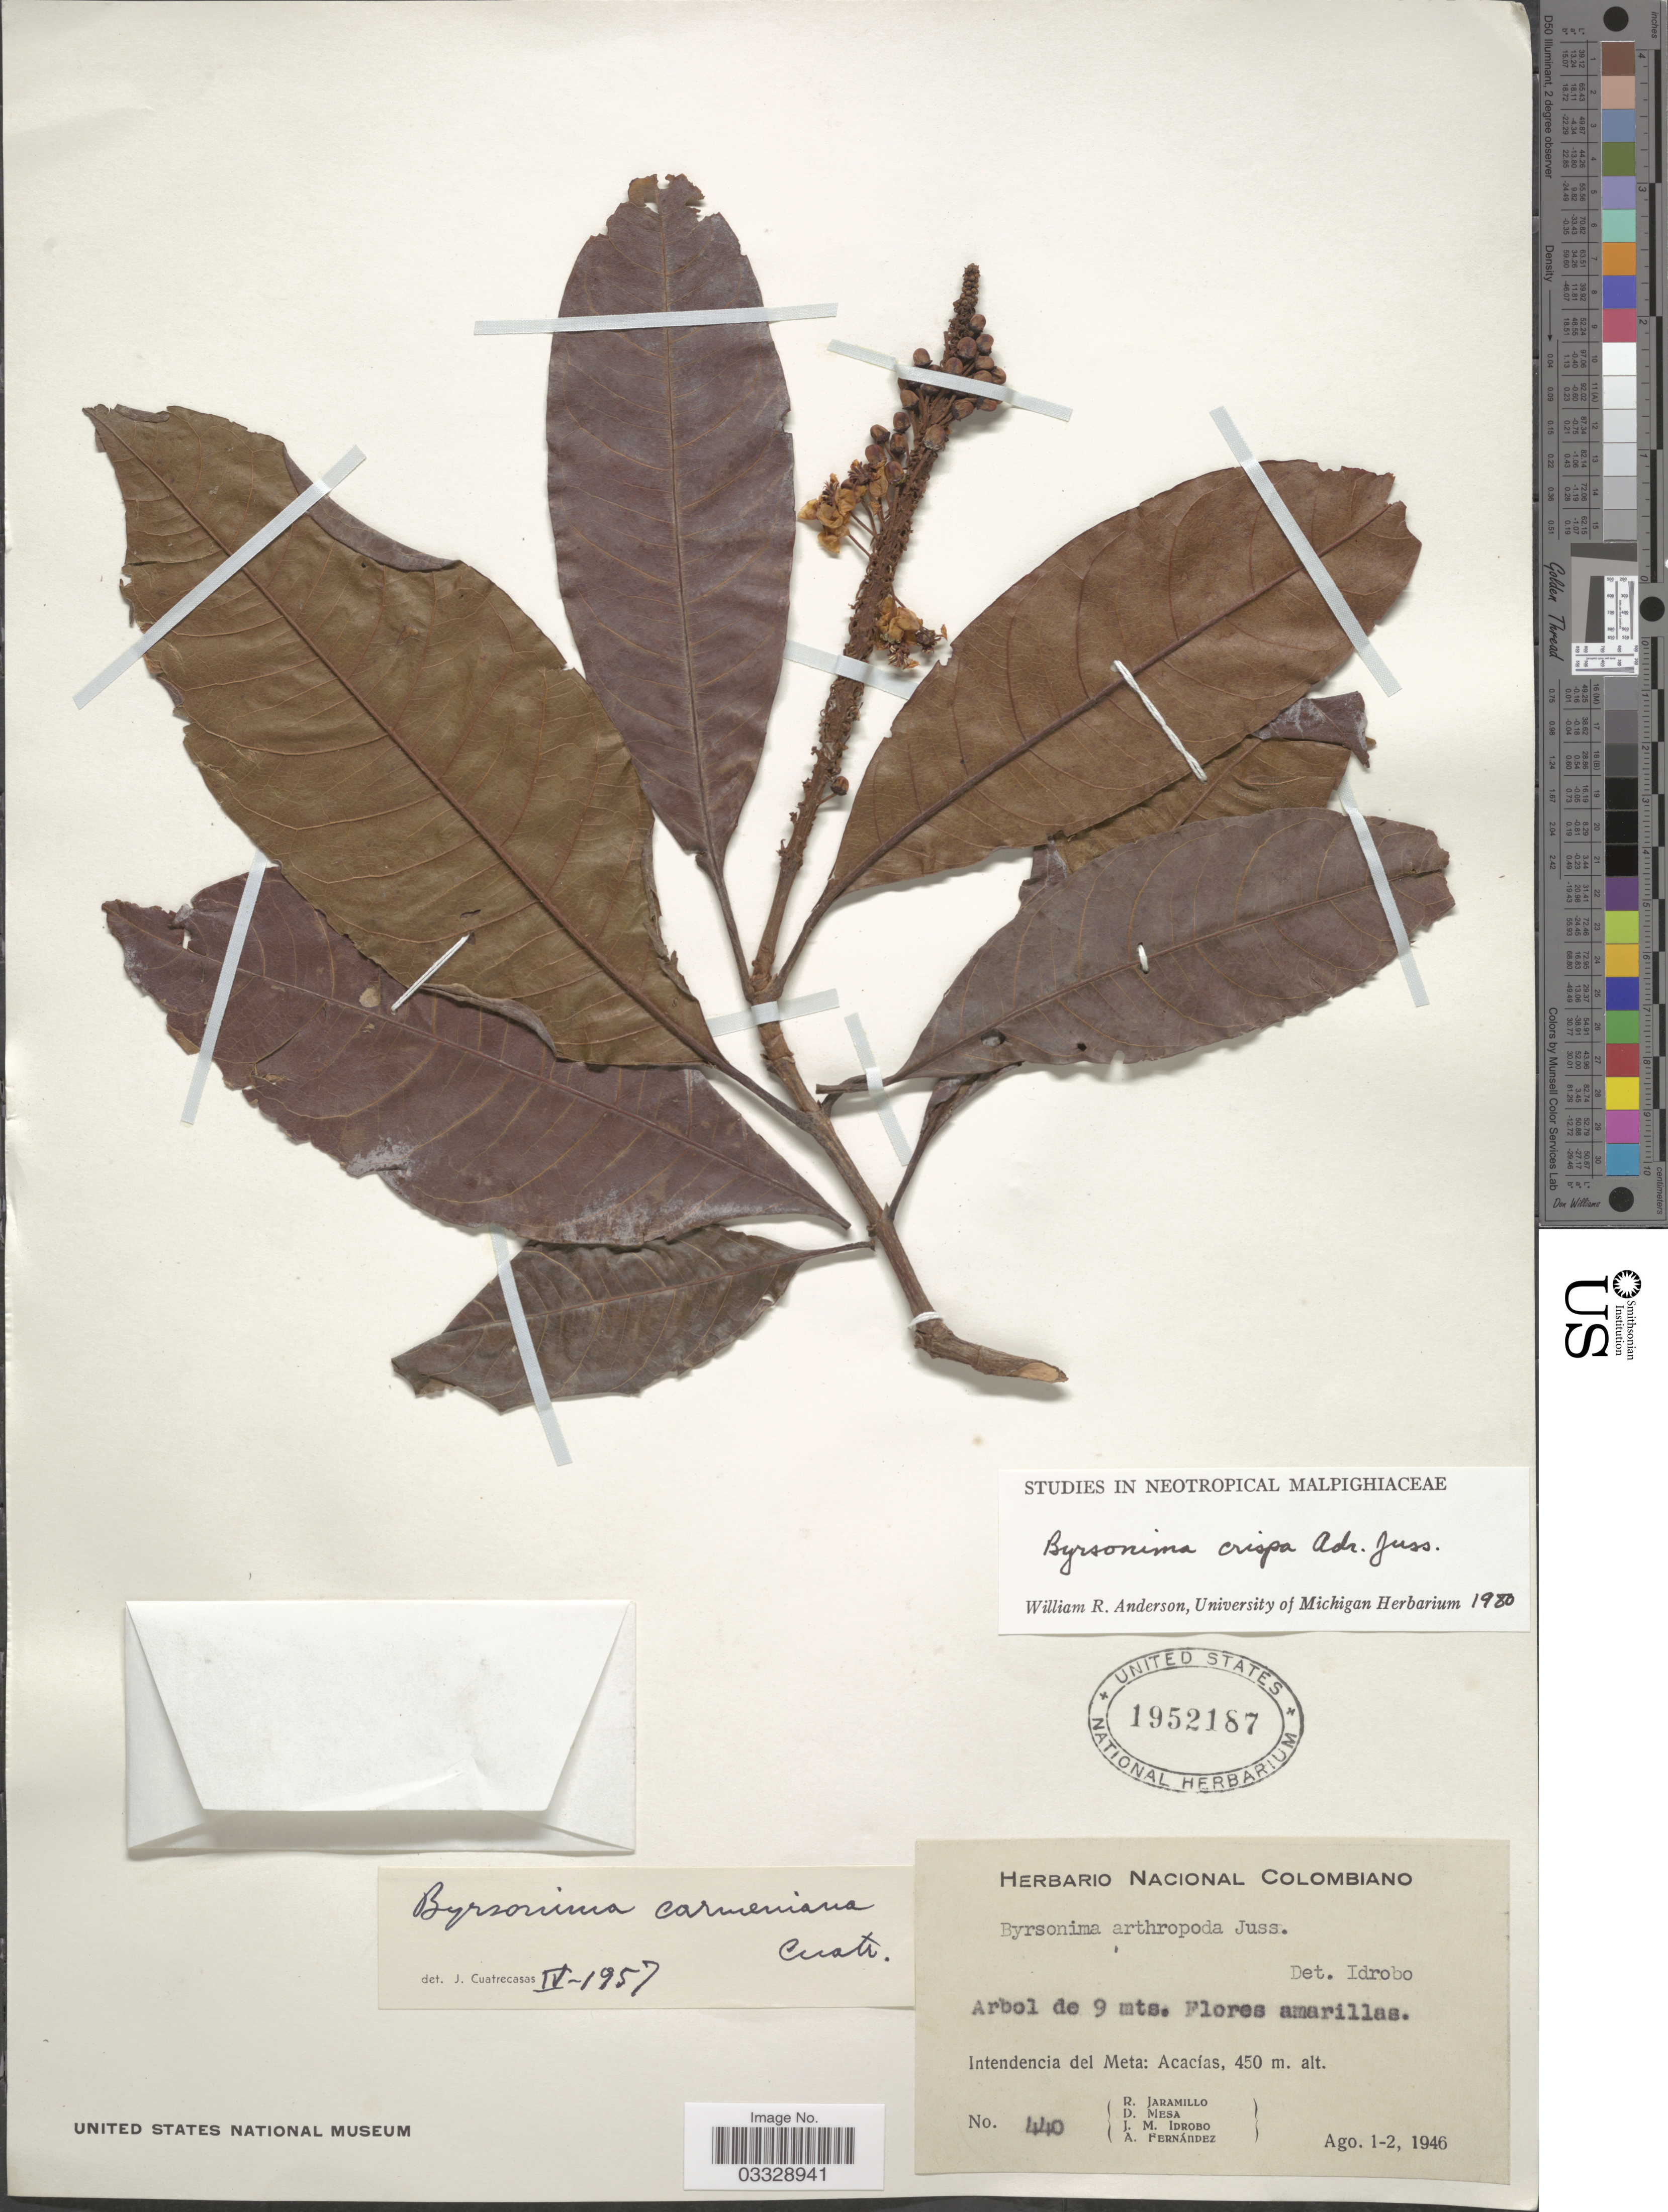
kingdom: Plantae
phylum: Tracheophyta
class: Magnoliopsida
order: Malpighiales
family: Malpighiaceae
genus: Byrsonima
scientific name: Byrsonima crispa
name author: A. Juss.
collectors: R. Jaramillo, D. Mesa, J. M. Idrobo & A. Fernández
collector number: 440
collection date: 1946-08-01/1946-08-02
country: Colombia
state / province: Meta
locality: Intendencia del Meta: Acacías.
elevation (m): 450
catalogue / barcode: US 1952187